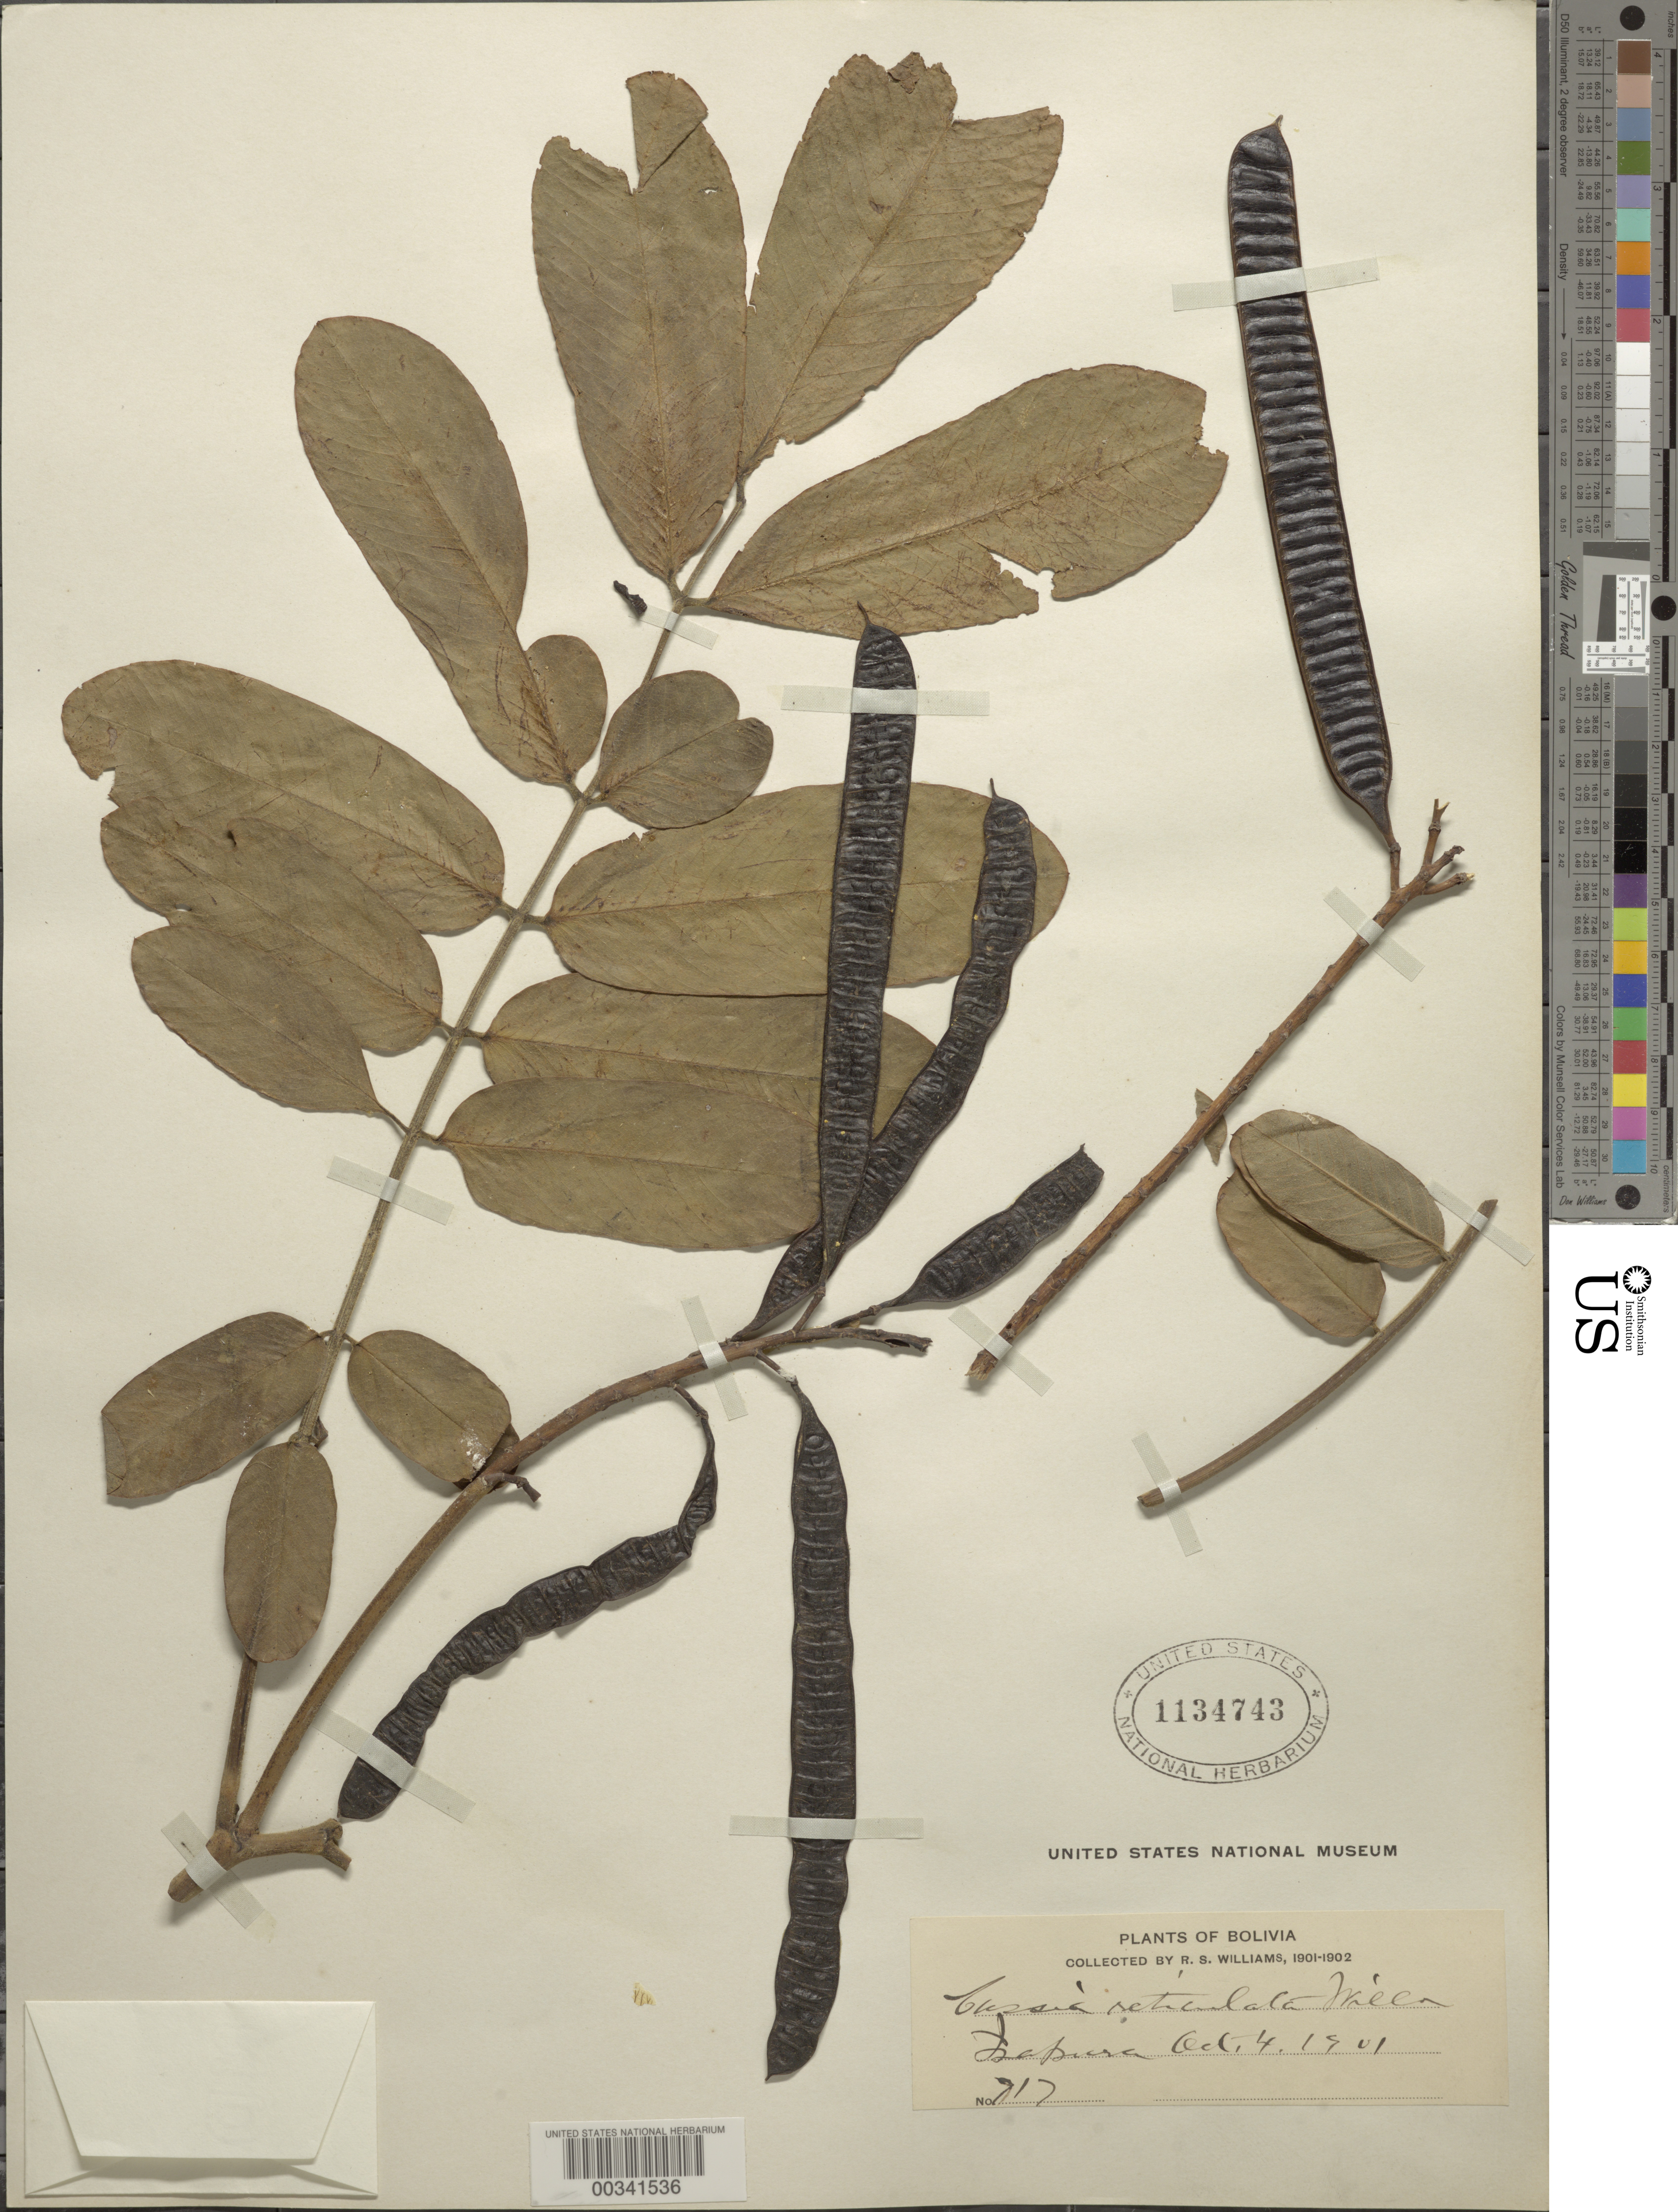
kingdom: Plantae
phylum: Tracheophyta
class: Magnoliopsida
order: Fabales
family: Fabaceae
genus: Senna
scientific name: Senna reticulata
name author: (Willd.) H.S. Irwin & Barneby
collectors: R. S. Williams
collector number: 717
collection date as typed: Oct. 4, 1901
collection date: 1901-10-04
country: Bolivia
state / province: La Páz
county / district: Larecaja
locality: Isupuri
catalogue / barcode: US 1134743